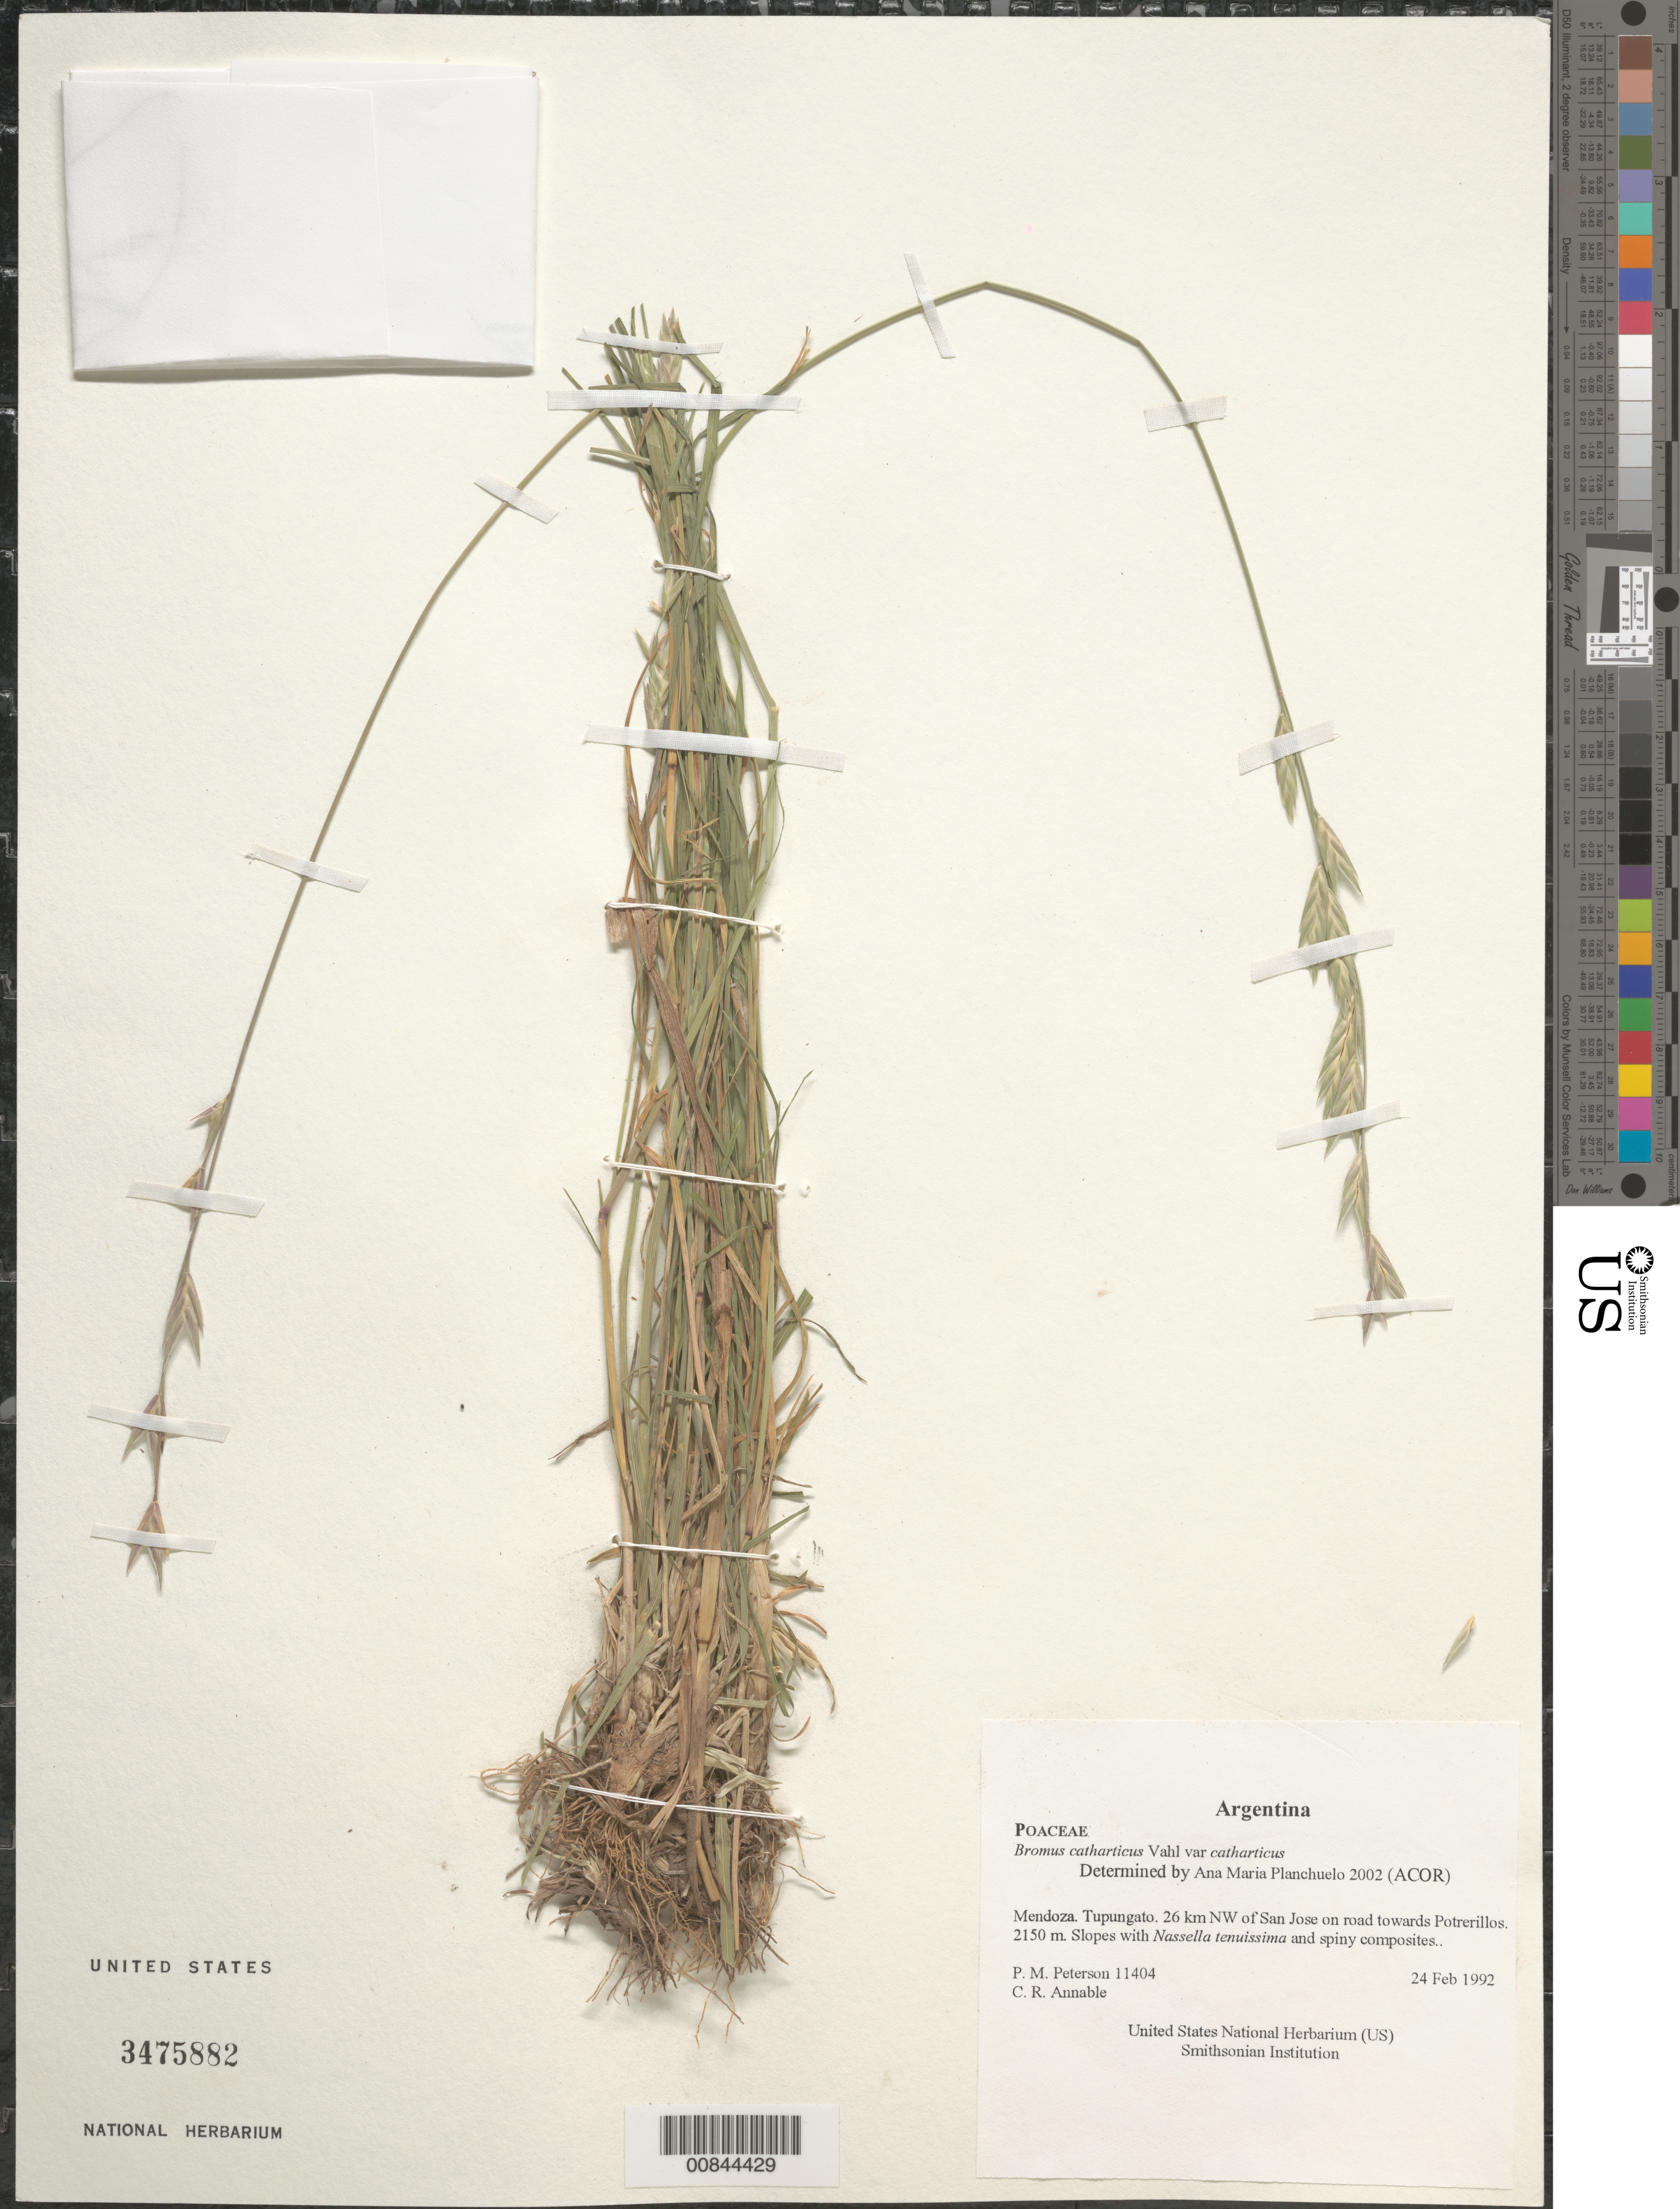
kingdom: Plantae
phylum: Tracheophyta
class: Liliopsida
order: Poales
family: Poaceae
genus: Bromus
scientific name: Bromus catharticus var. catharticus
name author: Vahl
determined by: Planchuelo, A. M.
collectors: P. M. Peterson & C. R. Annable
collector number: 11404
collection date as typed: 24 Feb 1992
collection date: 1992-02-24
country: Argentina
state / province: Mendoza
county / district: Tupungato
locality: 26 km NW of San Jose on road towards Potrerillos.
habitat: Slopes with Nassella tenuissima and spiny composites.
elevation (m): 2150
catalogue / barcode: US 3475882